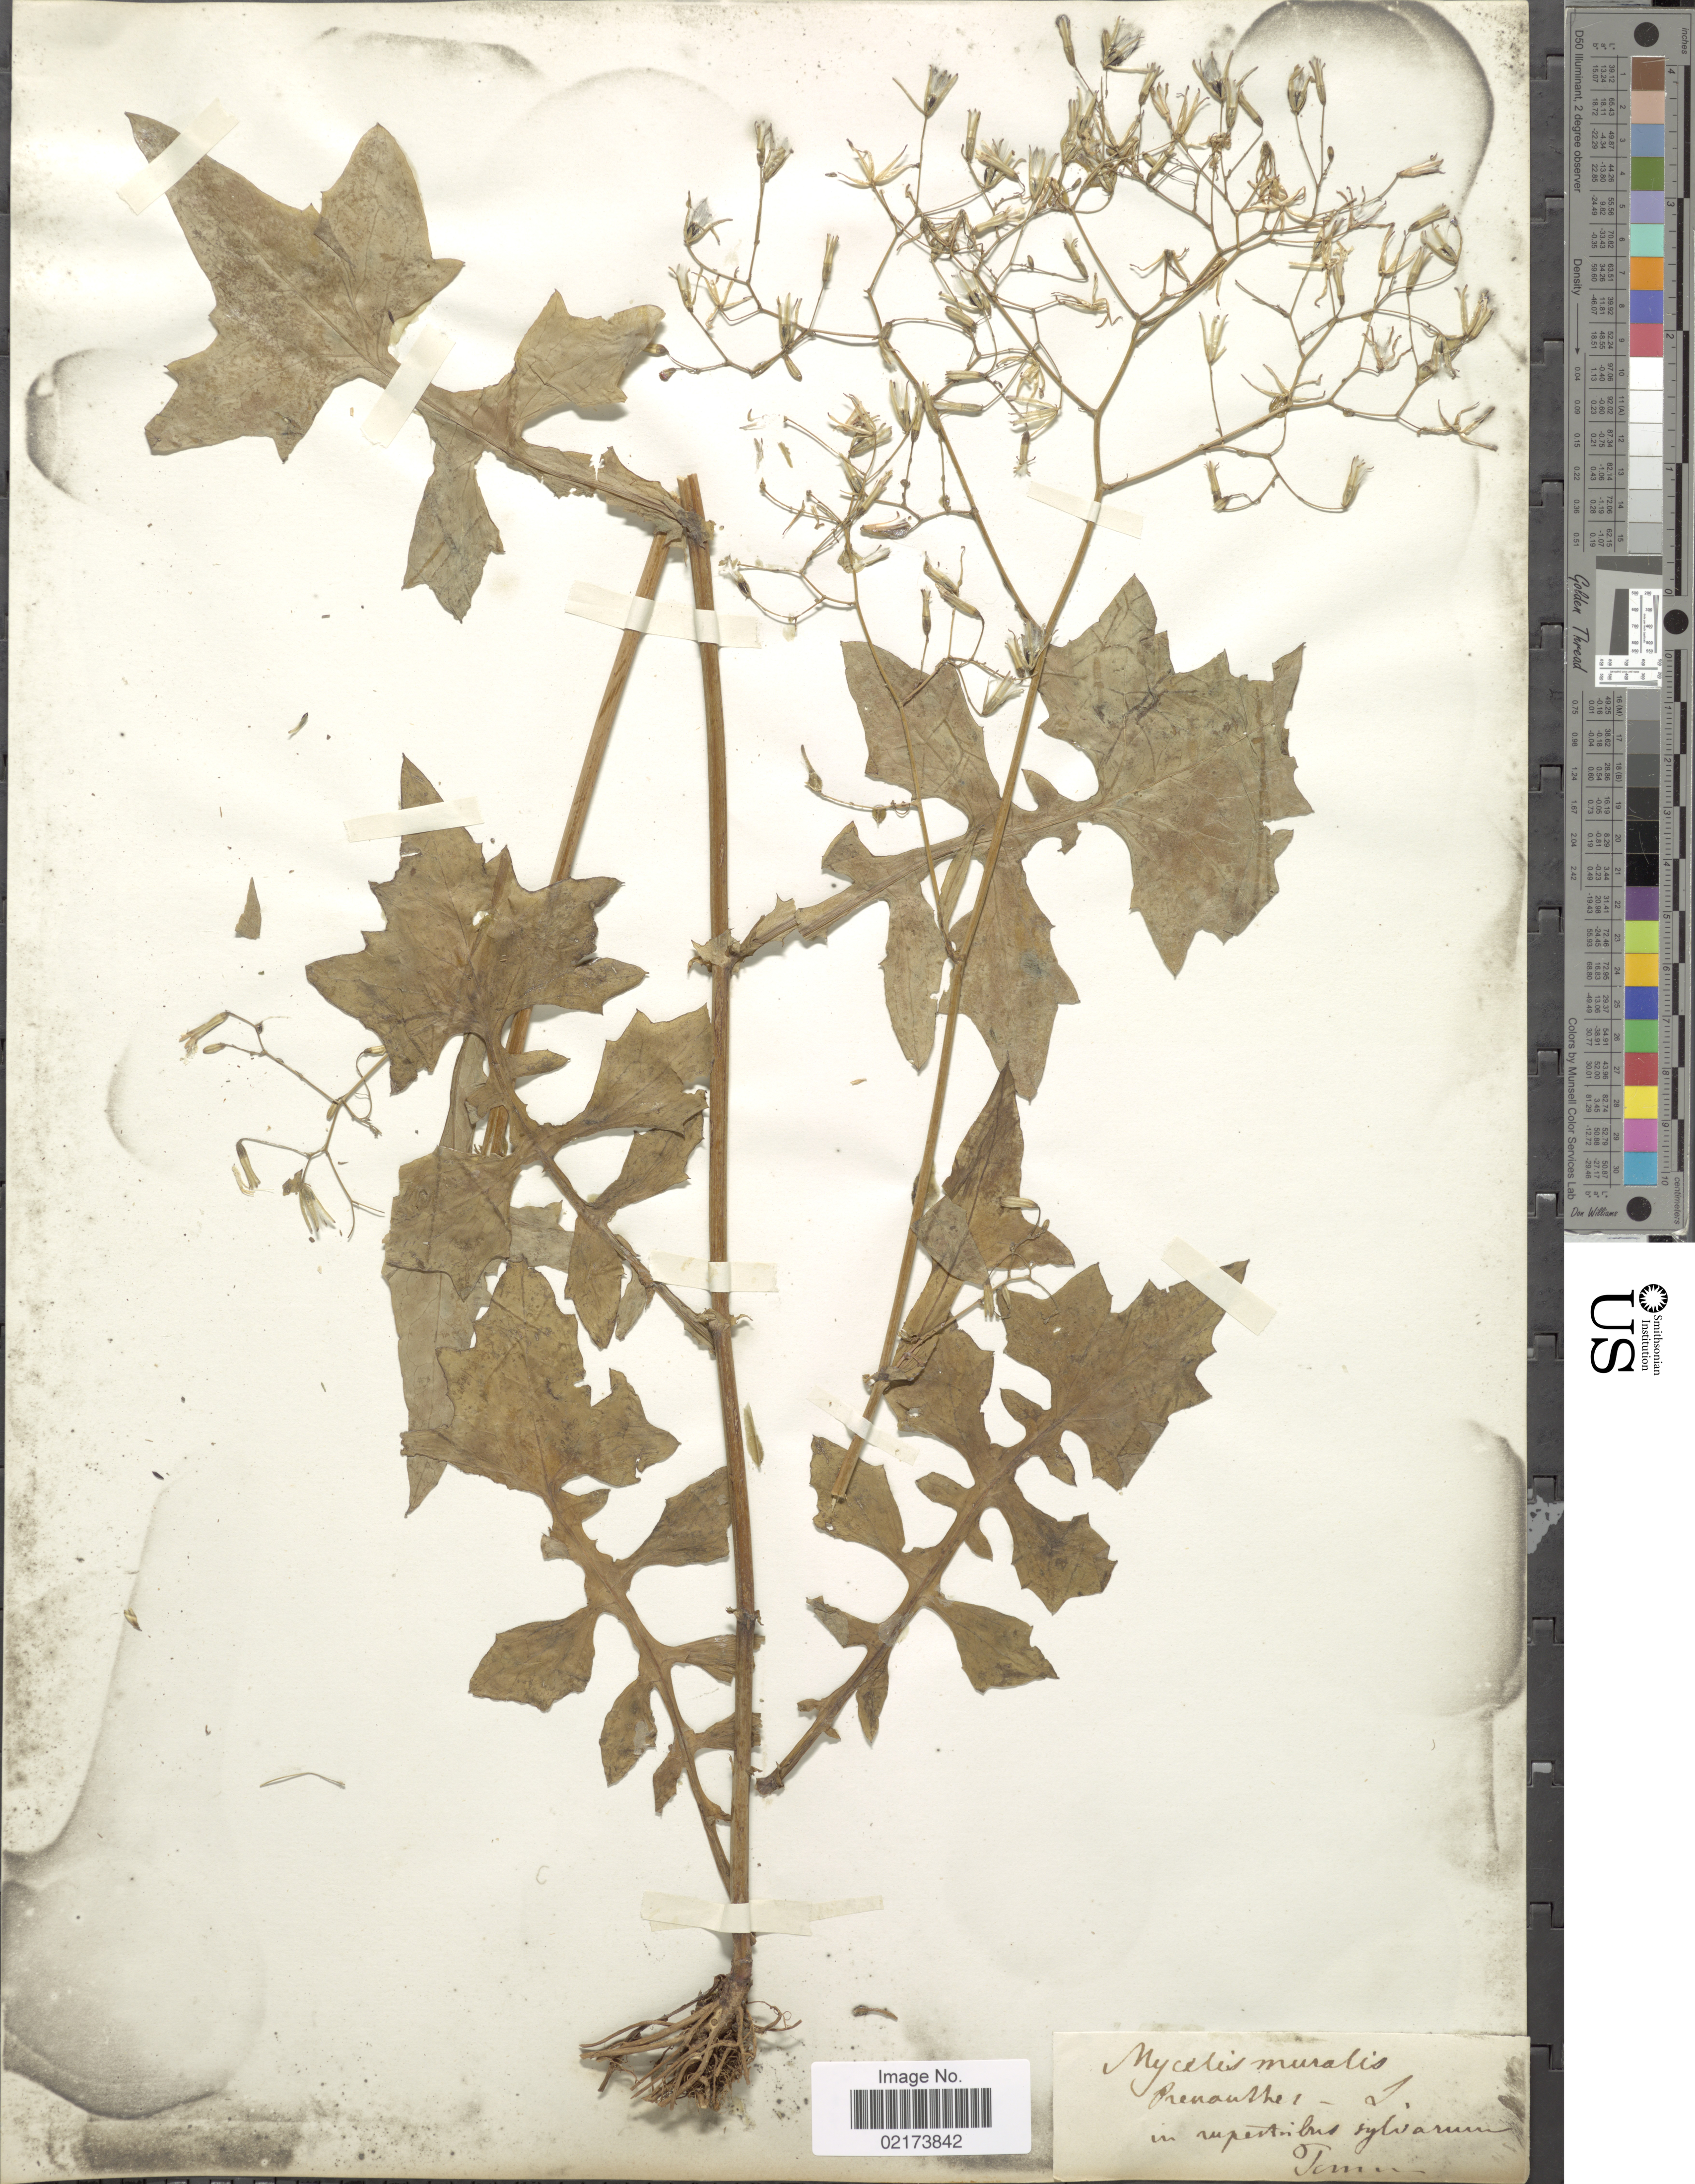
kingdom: Plantae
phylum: Tracheophyta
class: Magnoliopsida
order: Asterales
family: Asteraceae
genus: Lactuca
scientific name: Lactuca muralis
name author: (L.) Gaertn.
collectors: Tomur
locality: Prenanthes [interpreted] [unsure placement]